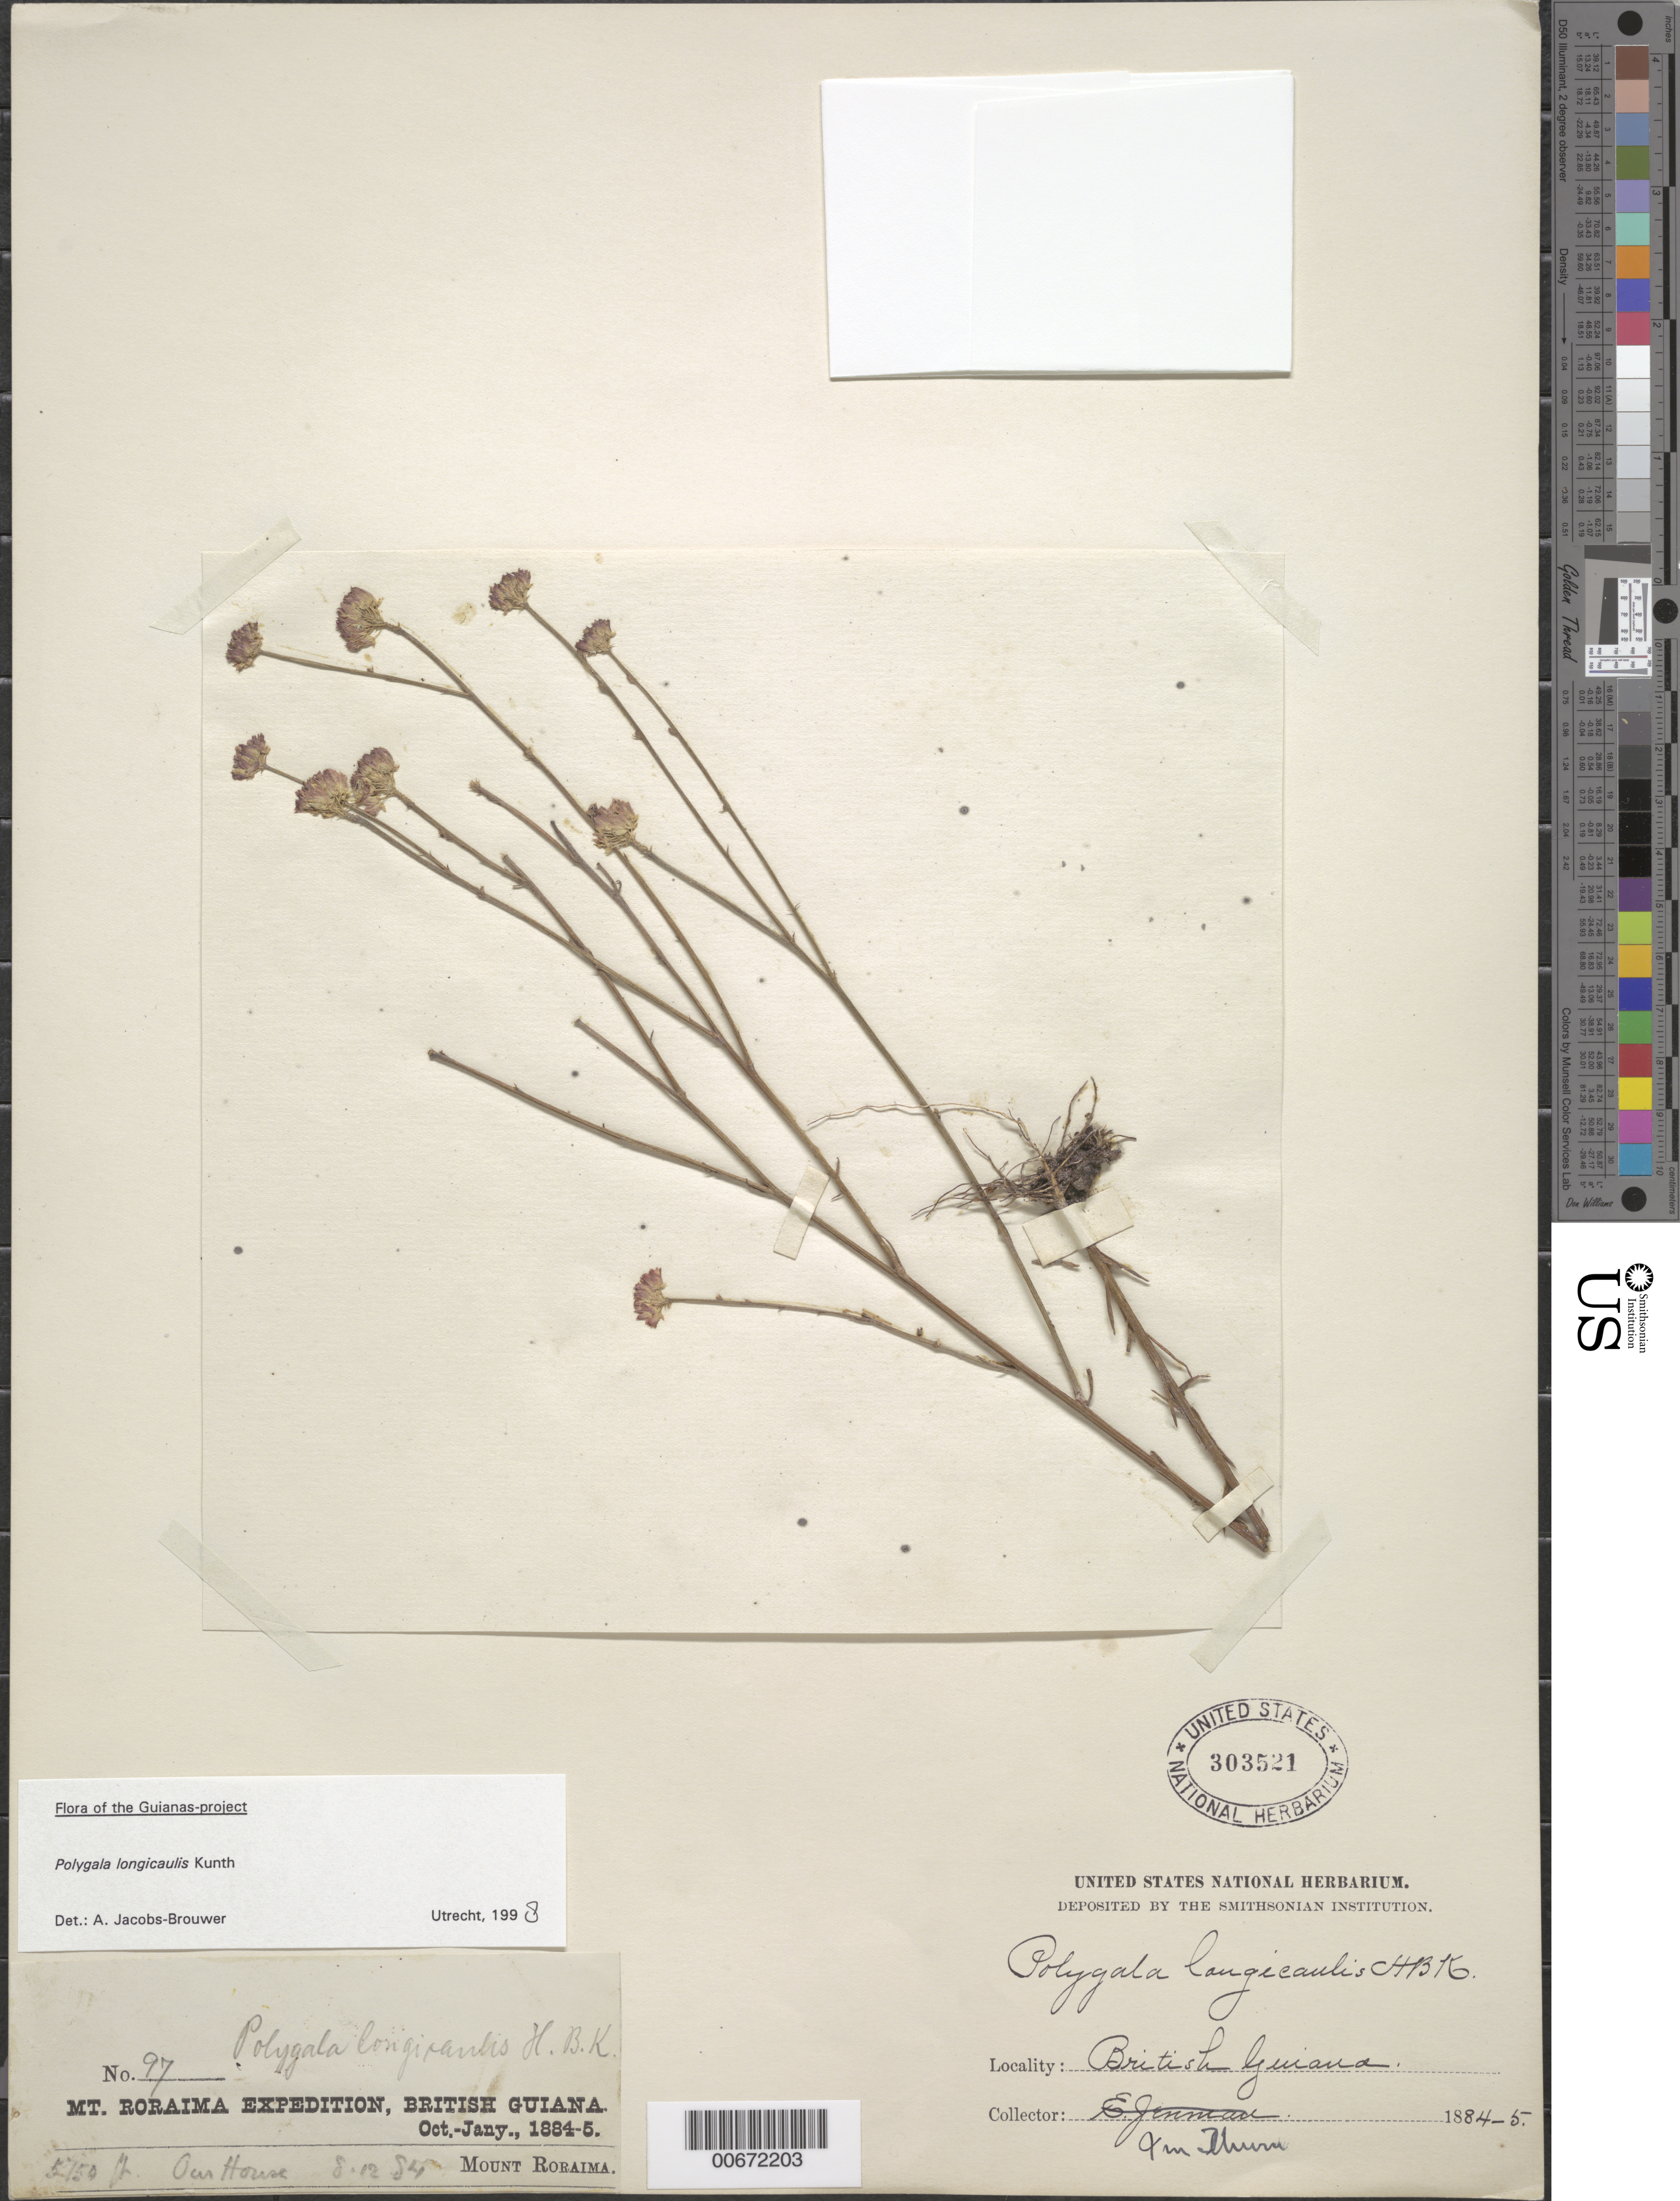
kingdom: Plantae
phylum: Tracheophyta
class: Magnoliopsida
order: Fabales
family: Polygalaceae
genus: Polygala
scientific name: Polygala longicaulis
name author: Kunth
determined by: Jacobs-Brouwer, A.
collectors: E. F. im Thurn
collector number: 97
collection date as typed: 8 December 1884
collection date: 1884-12-08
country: Guyana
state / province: Cuyuni-Mazaruni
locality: Mt. Roraima, "Our House"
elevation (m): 1753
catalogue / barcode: US 303521